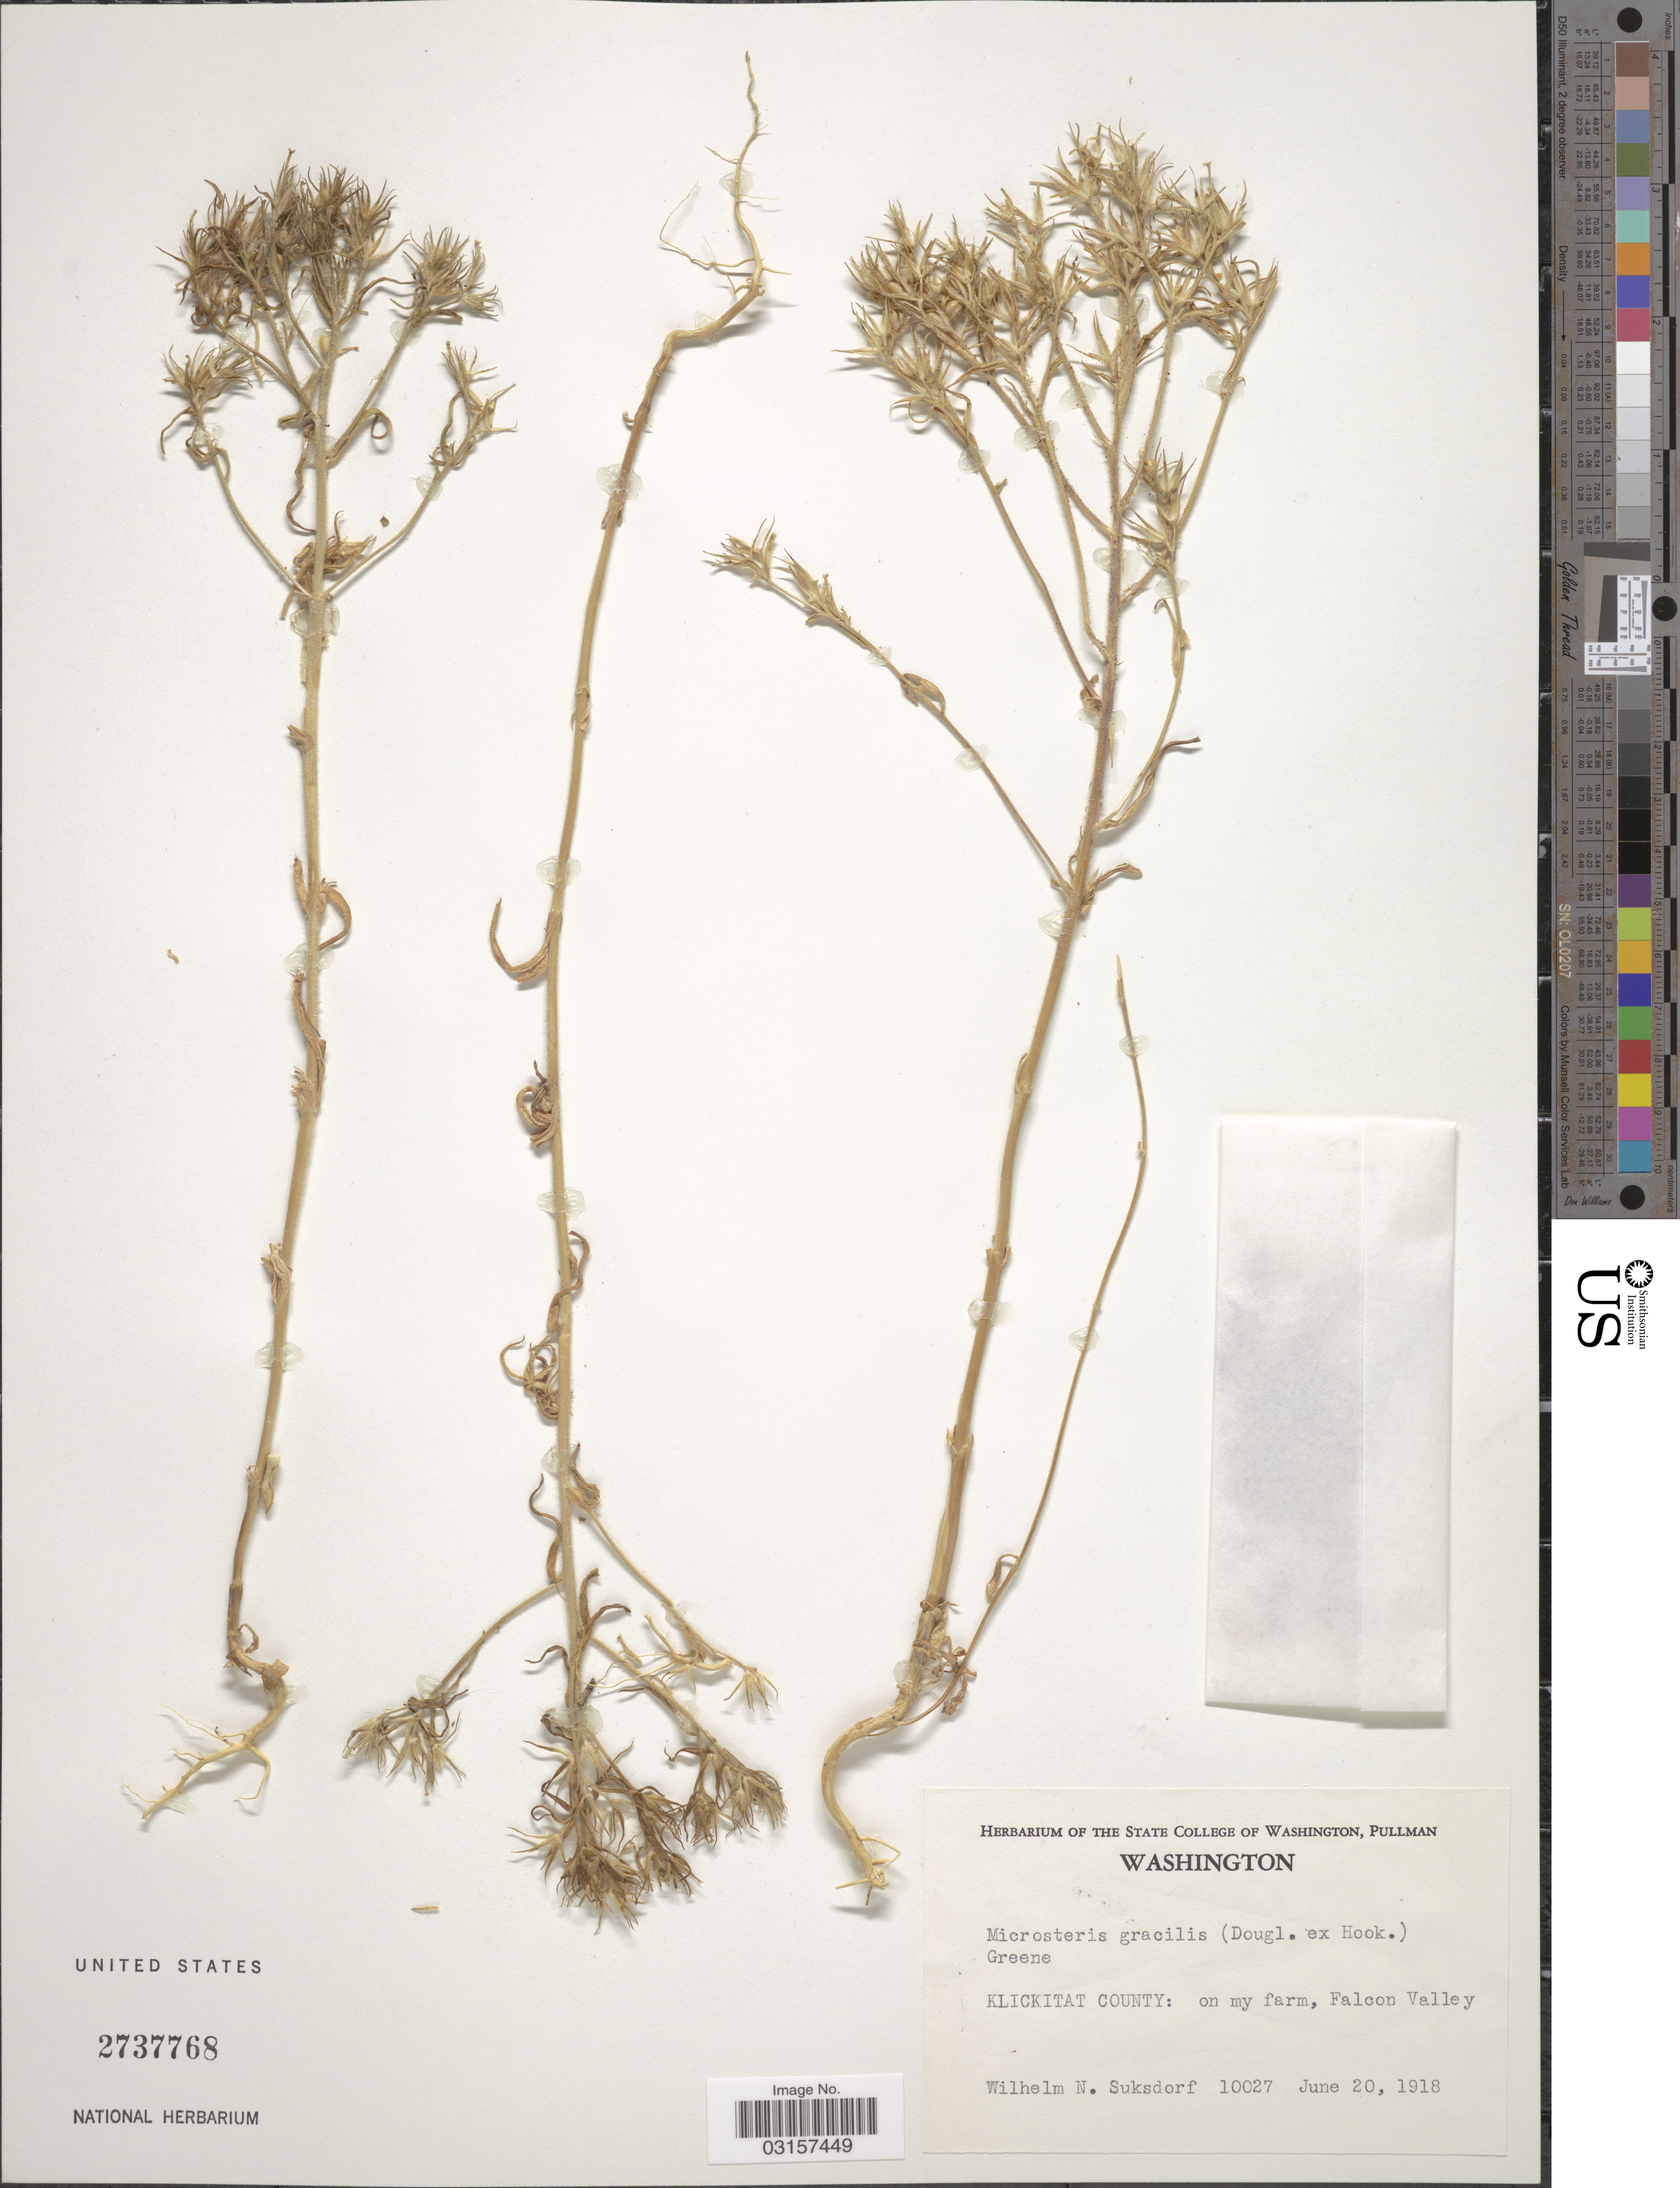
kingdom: Plantae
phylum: Tracheophyta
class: Magnoliopsida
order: Ericales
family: Polemoniaceae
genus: Microsteris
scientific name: Microsteris gracilis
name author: (Hook.) Greene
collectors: W. N. Suksdorf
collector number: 10027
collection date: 1918-05-20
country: United States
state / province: Washington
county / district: Klickitat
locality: Klickitat County: on my farm, Falcon Valley.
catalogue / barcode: US 2737768